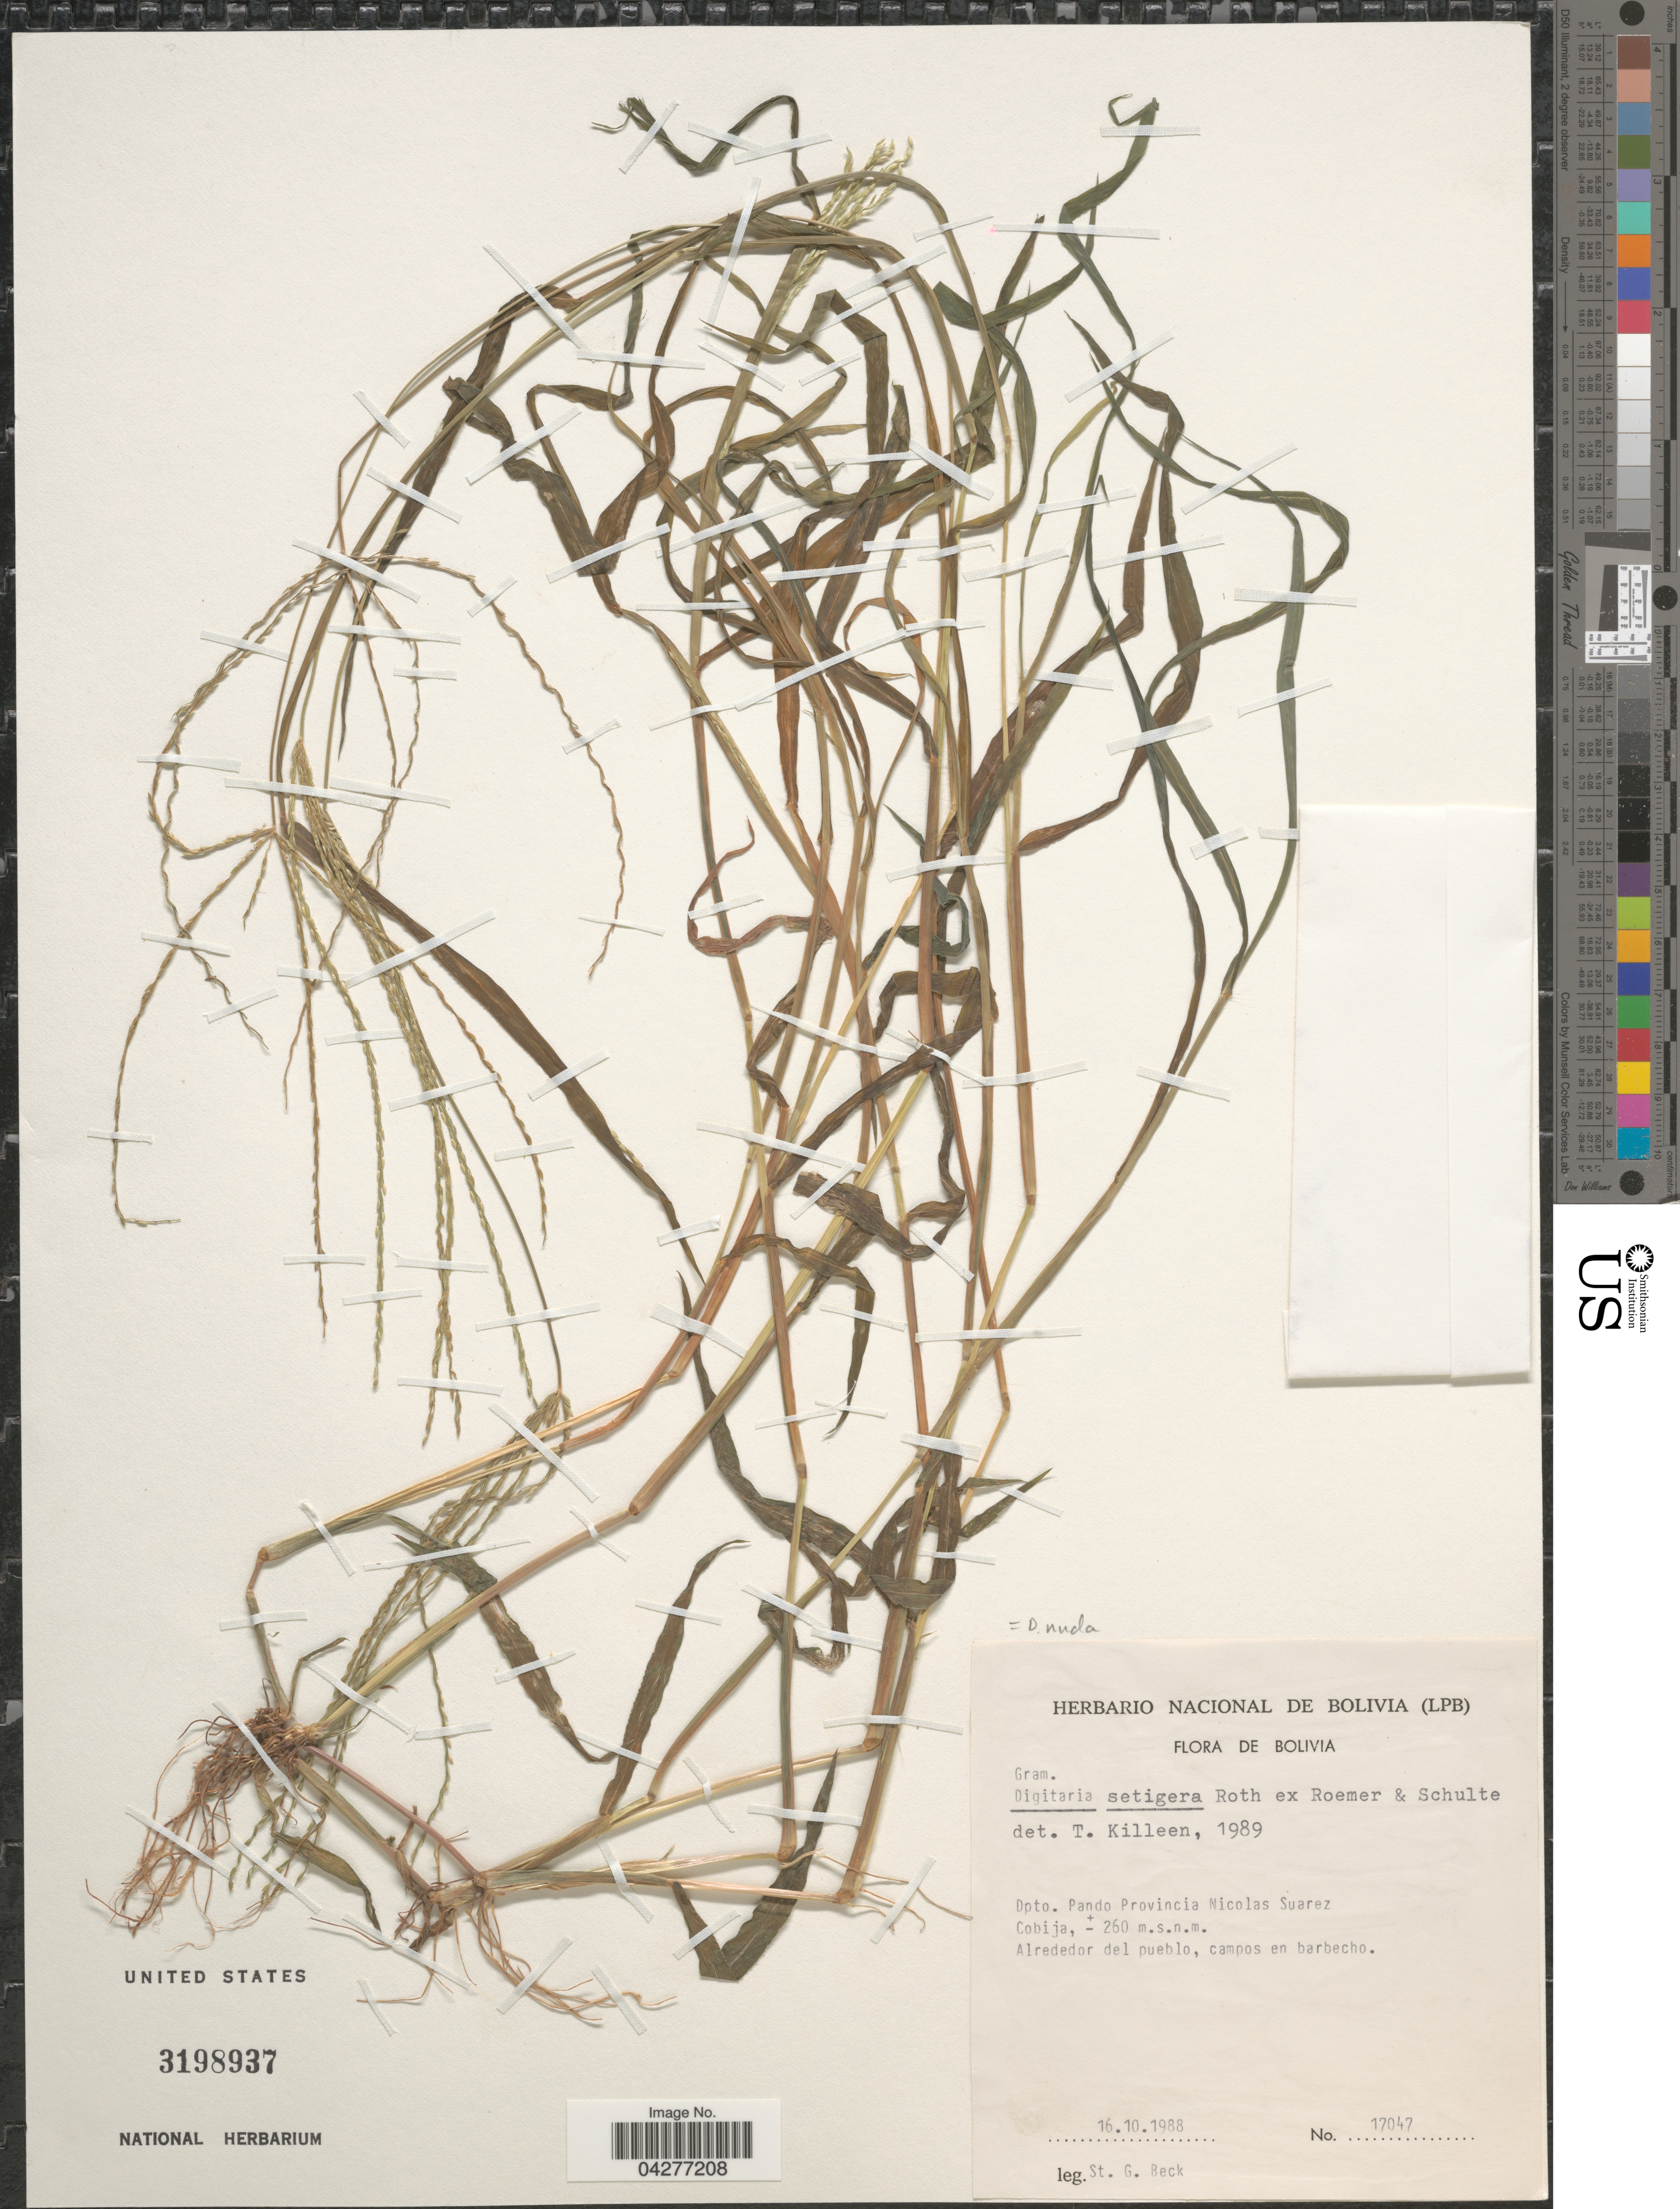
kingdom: Plantae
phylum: Tracheophyta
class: Liliopsida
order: Poales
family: Poaceae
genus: Digitaria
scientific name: Digitaria nuda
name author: Schumach.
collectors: S. G. Beck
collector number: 17047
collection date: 1988-10-16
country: Bolivia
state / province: Pando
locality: Dpto. Pando Provincia Nicolas Suarez Cobija. Alrededor del pueblo, campos en barbecho.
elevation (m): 260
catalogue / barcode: US 3198937